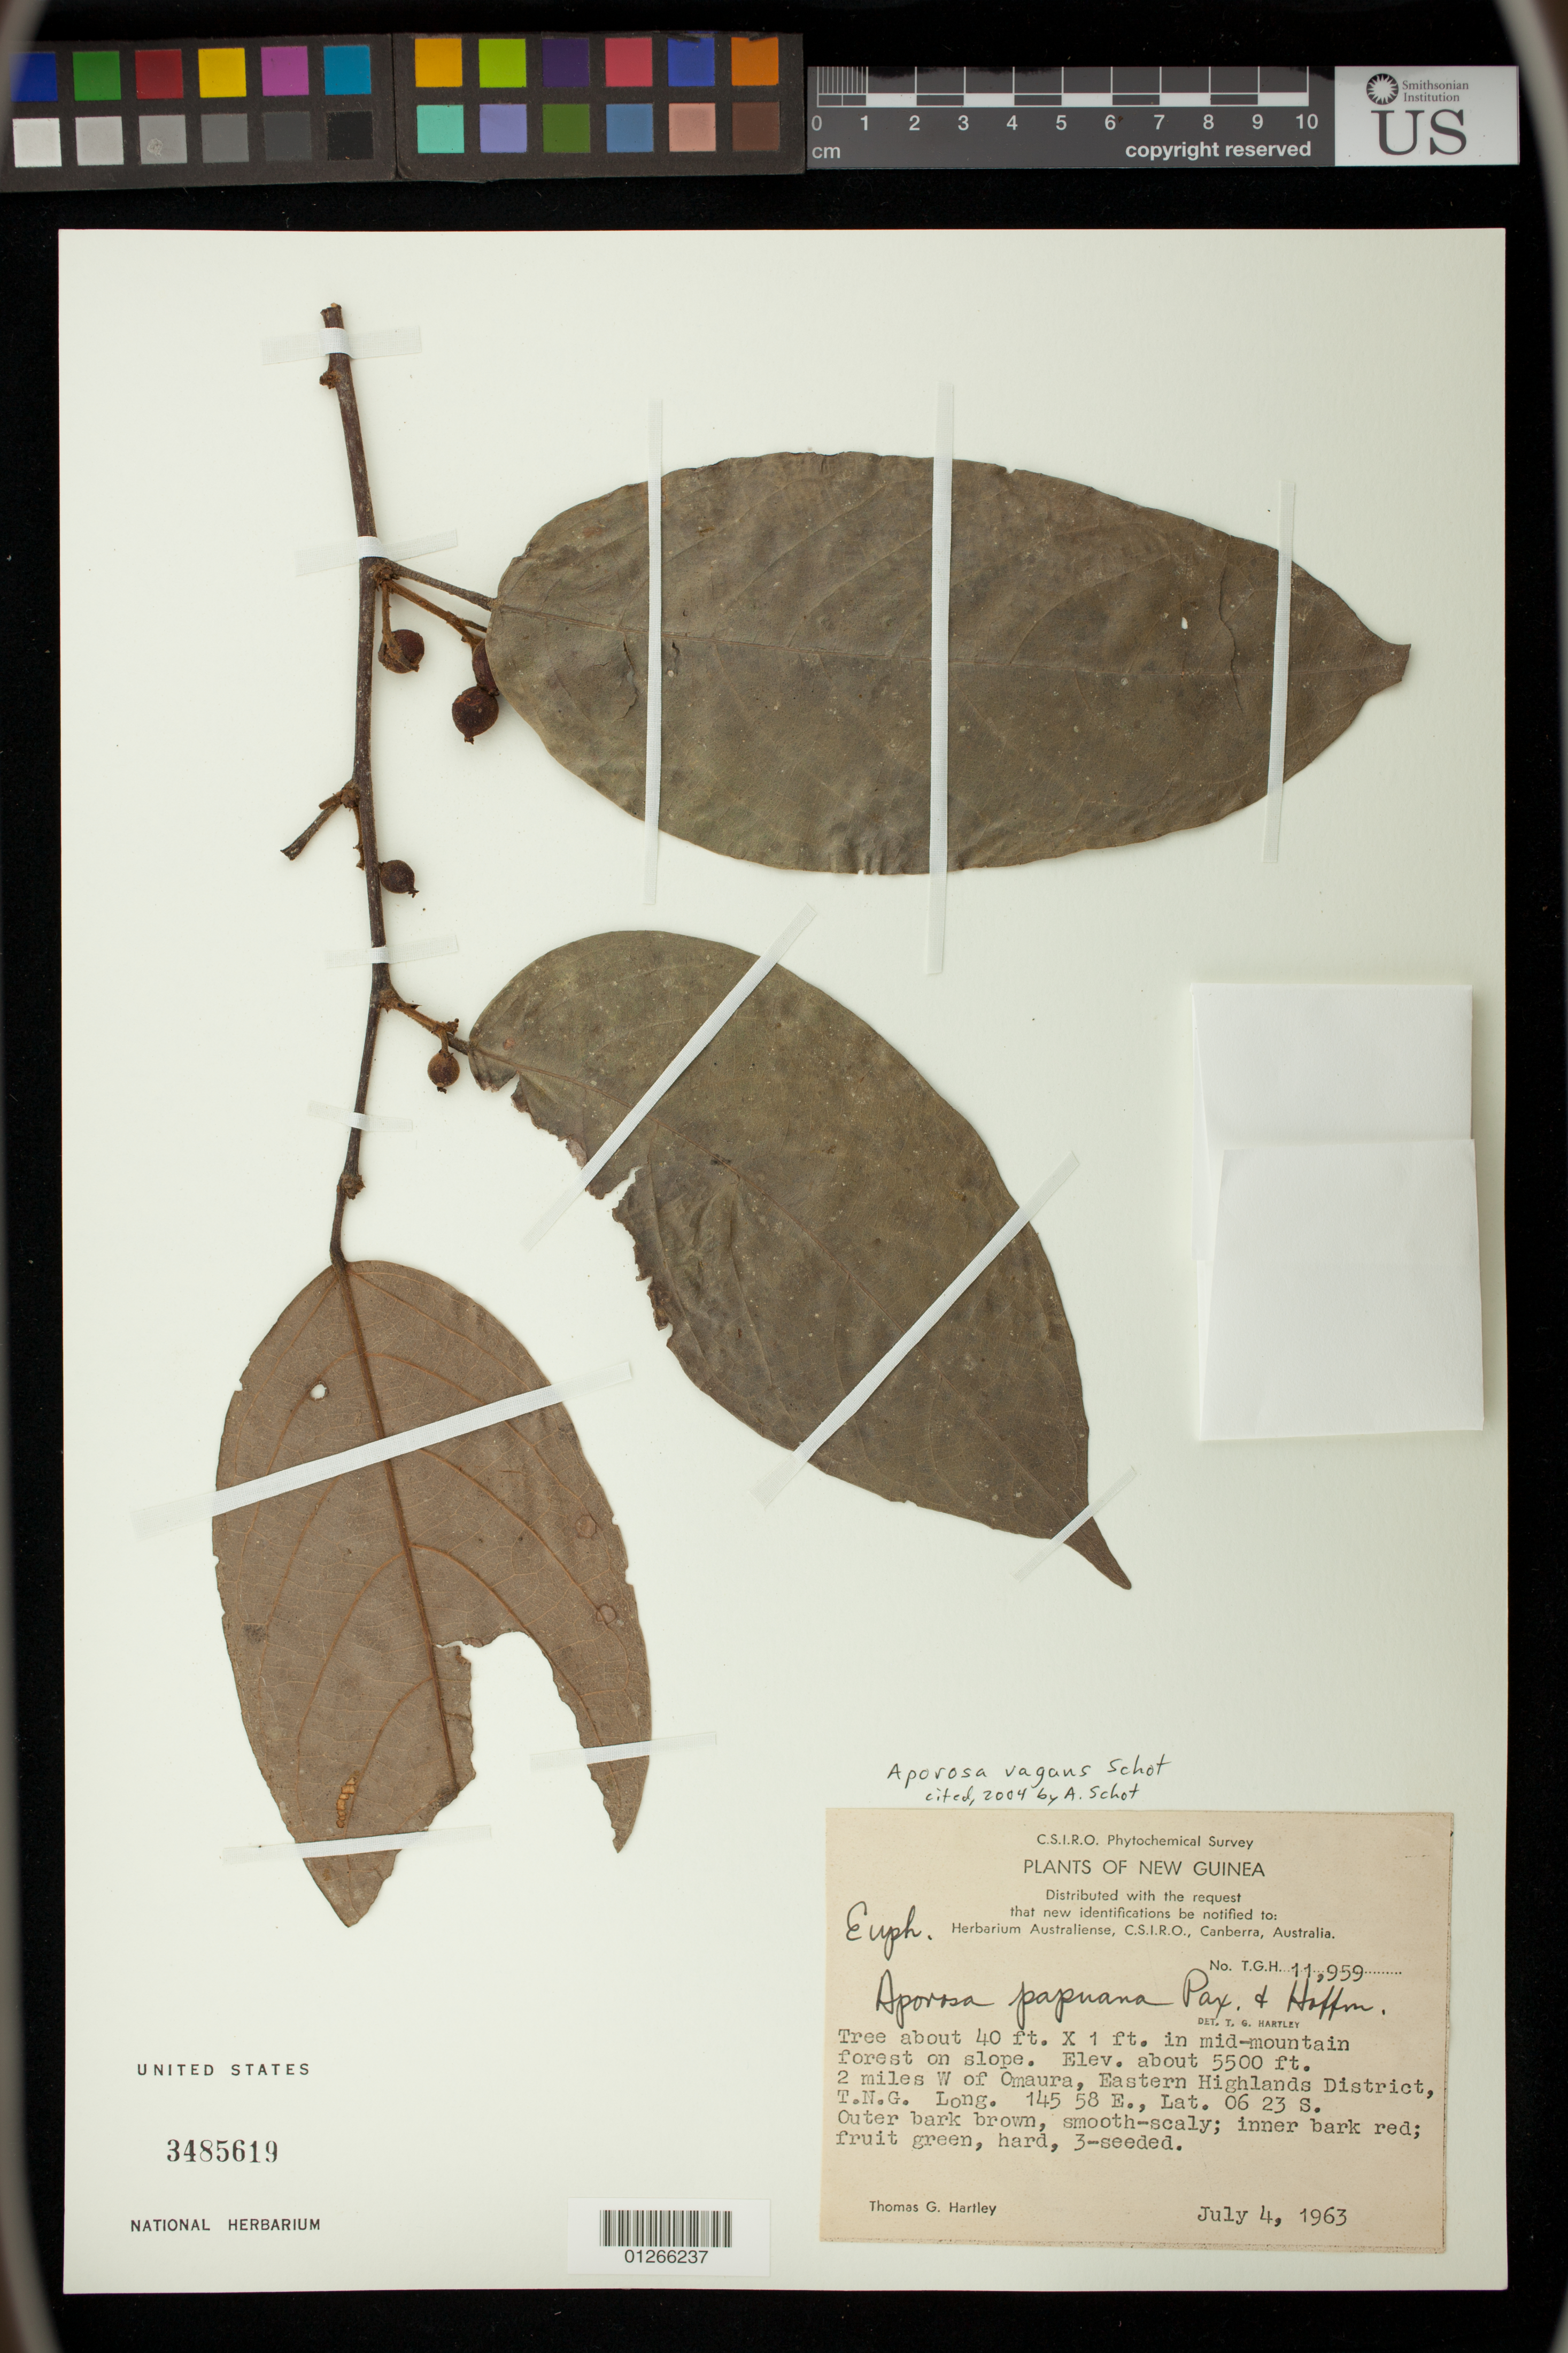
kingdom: Plantae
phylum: Tracheophyta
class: Magnoliopsida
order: Malpighiales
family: Phyllanthaceae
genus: Aporosa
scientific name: Aporosa vagans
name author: Schot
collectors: T. G. Hartley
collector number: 11959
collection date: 1963-07-04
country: Papua New Guinea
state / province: Eastern Highlands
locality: In mid-mountain forest on slope. 2 miles W of Omaura, T.N.G.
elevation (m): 1676